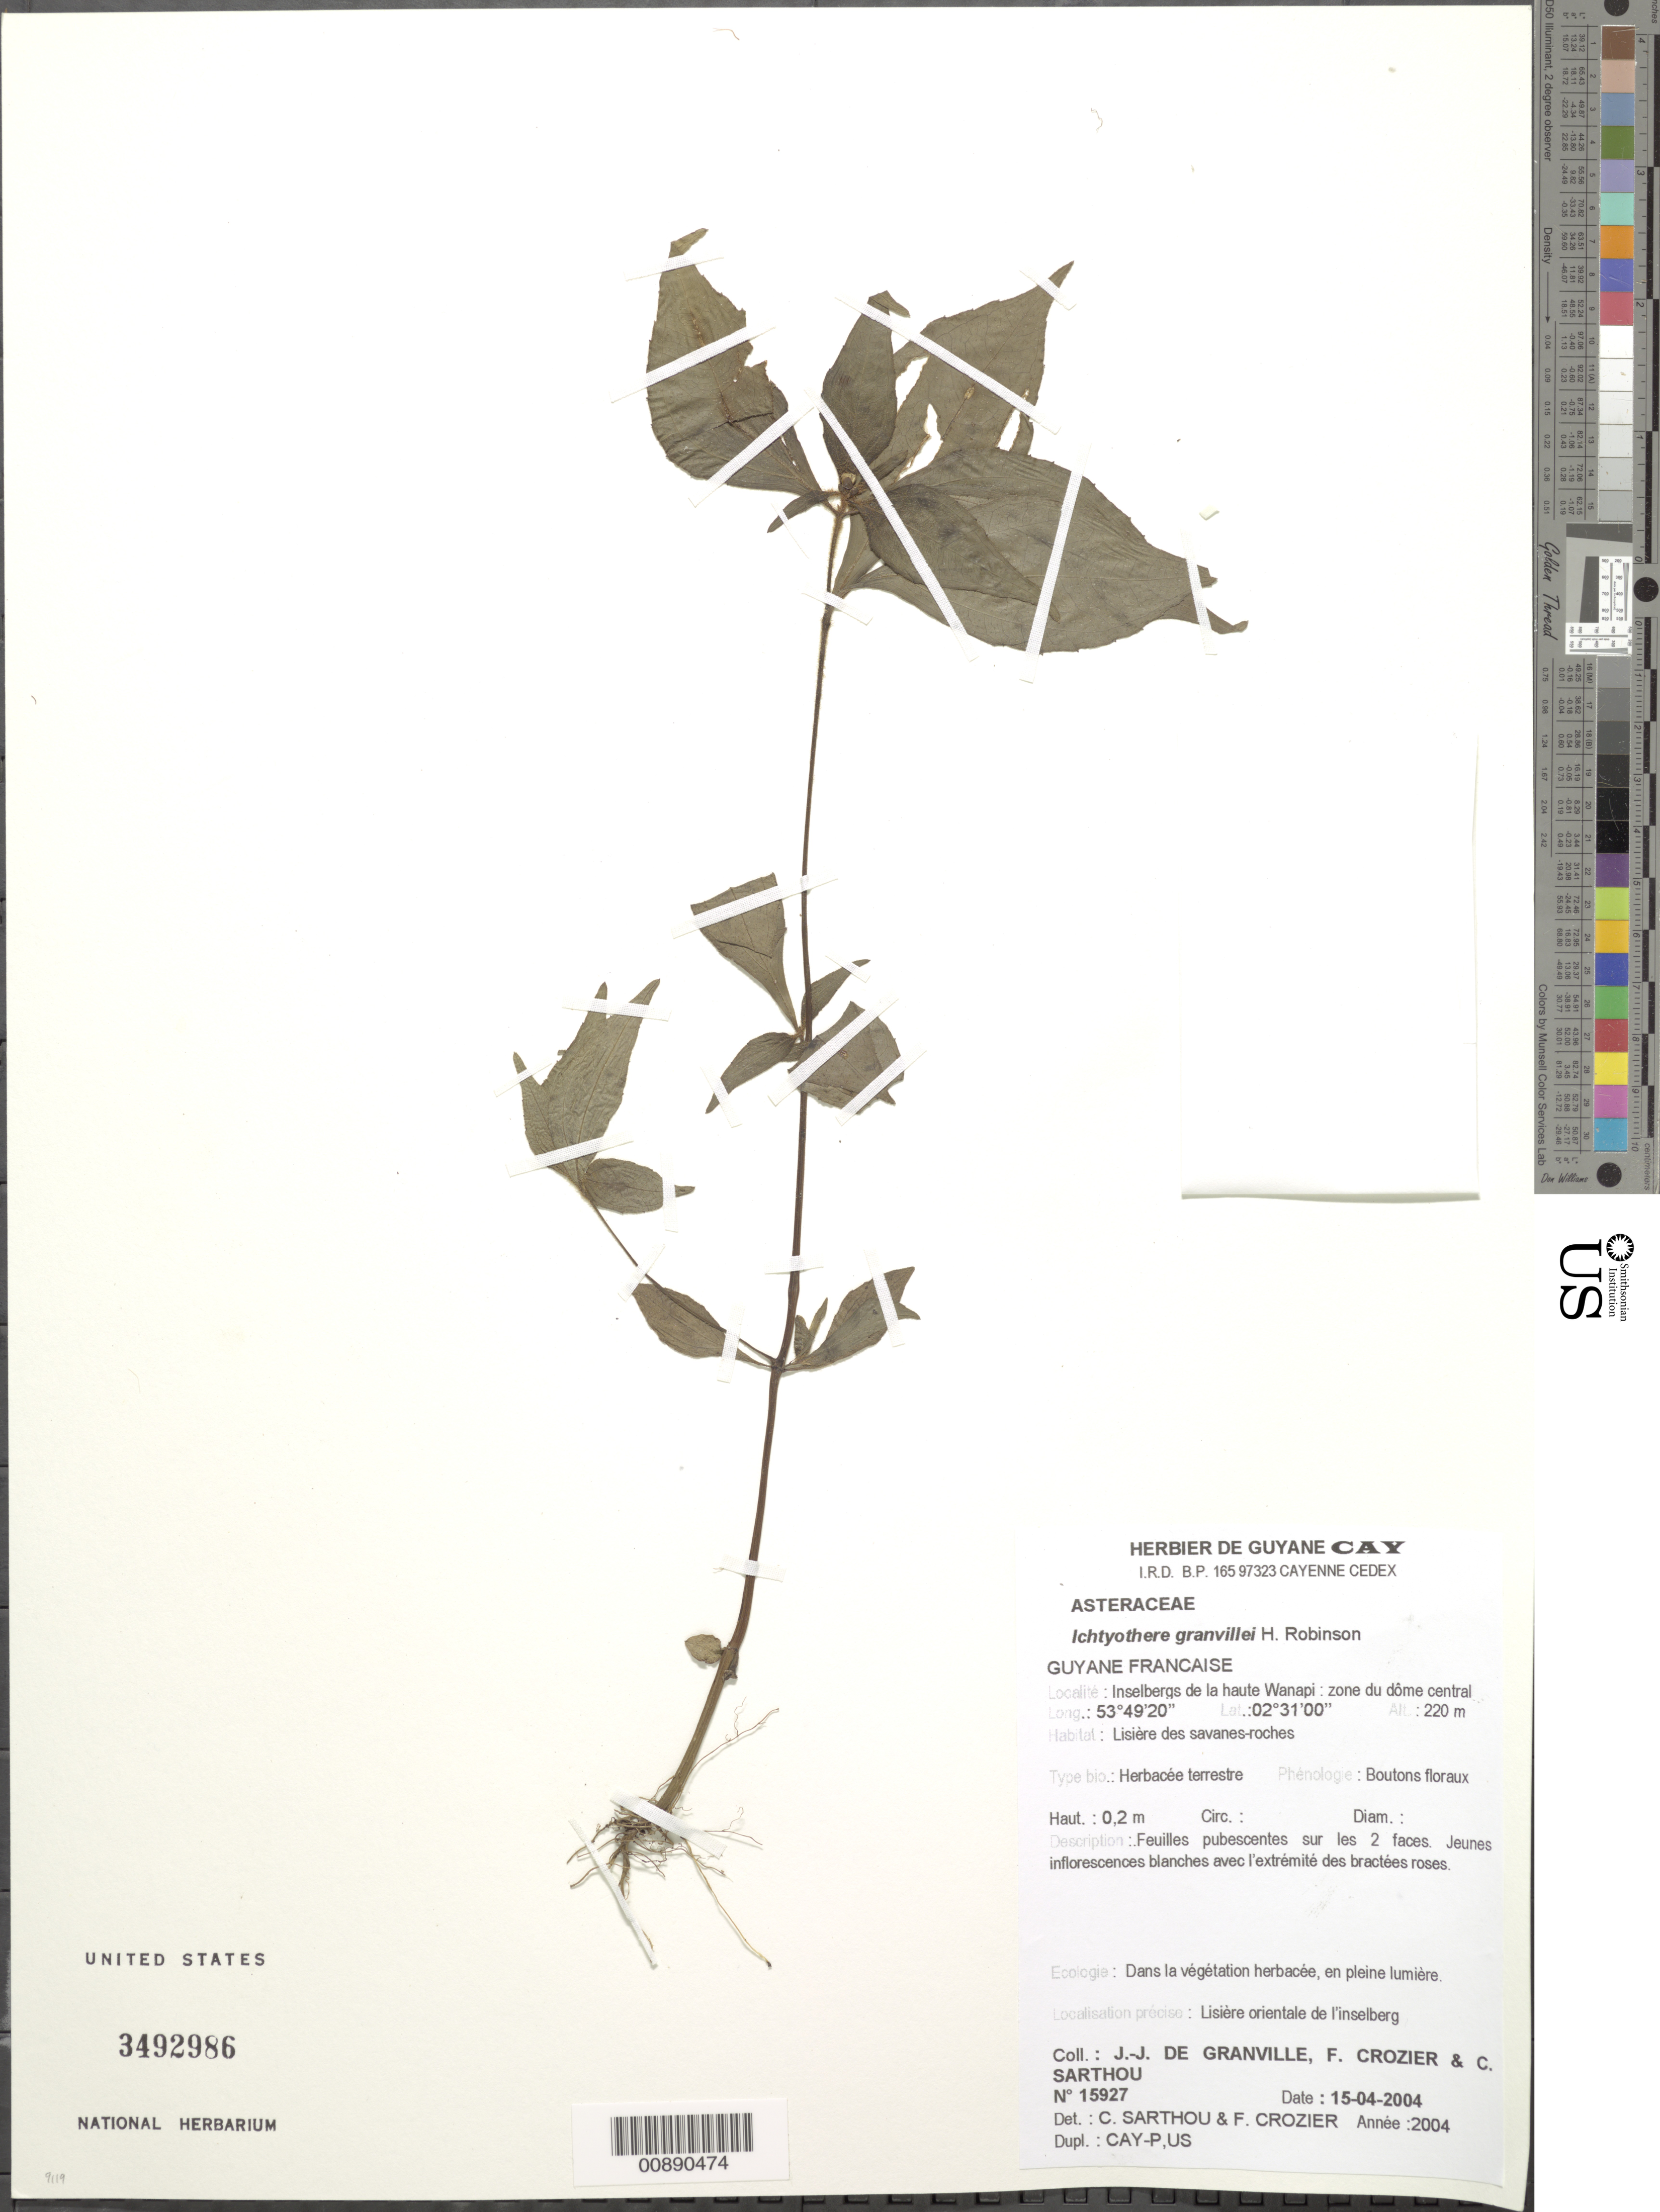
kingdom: Plantae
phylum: Tracheophyta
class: Magnoliopsida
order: Asterales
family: Asteraceae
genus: Ichthyothere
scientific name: Ichthyothere granvillei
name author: H. Rob.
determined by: Sarthou, C.; Crozier, F.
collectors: J.-J. de Granville, F. Crozier & C. Sarthou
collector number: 15927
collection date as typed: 15-Apr-04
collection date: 2004-04-15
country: French Guiana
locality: Inselbergs de la haute Wanapi, versant est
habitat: Lisière des savanes roches; dans la végétation herbacée, en pleine lumière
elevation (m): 220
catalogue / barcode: US 3492986